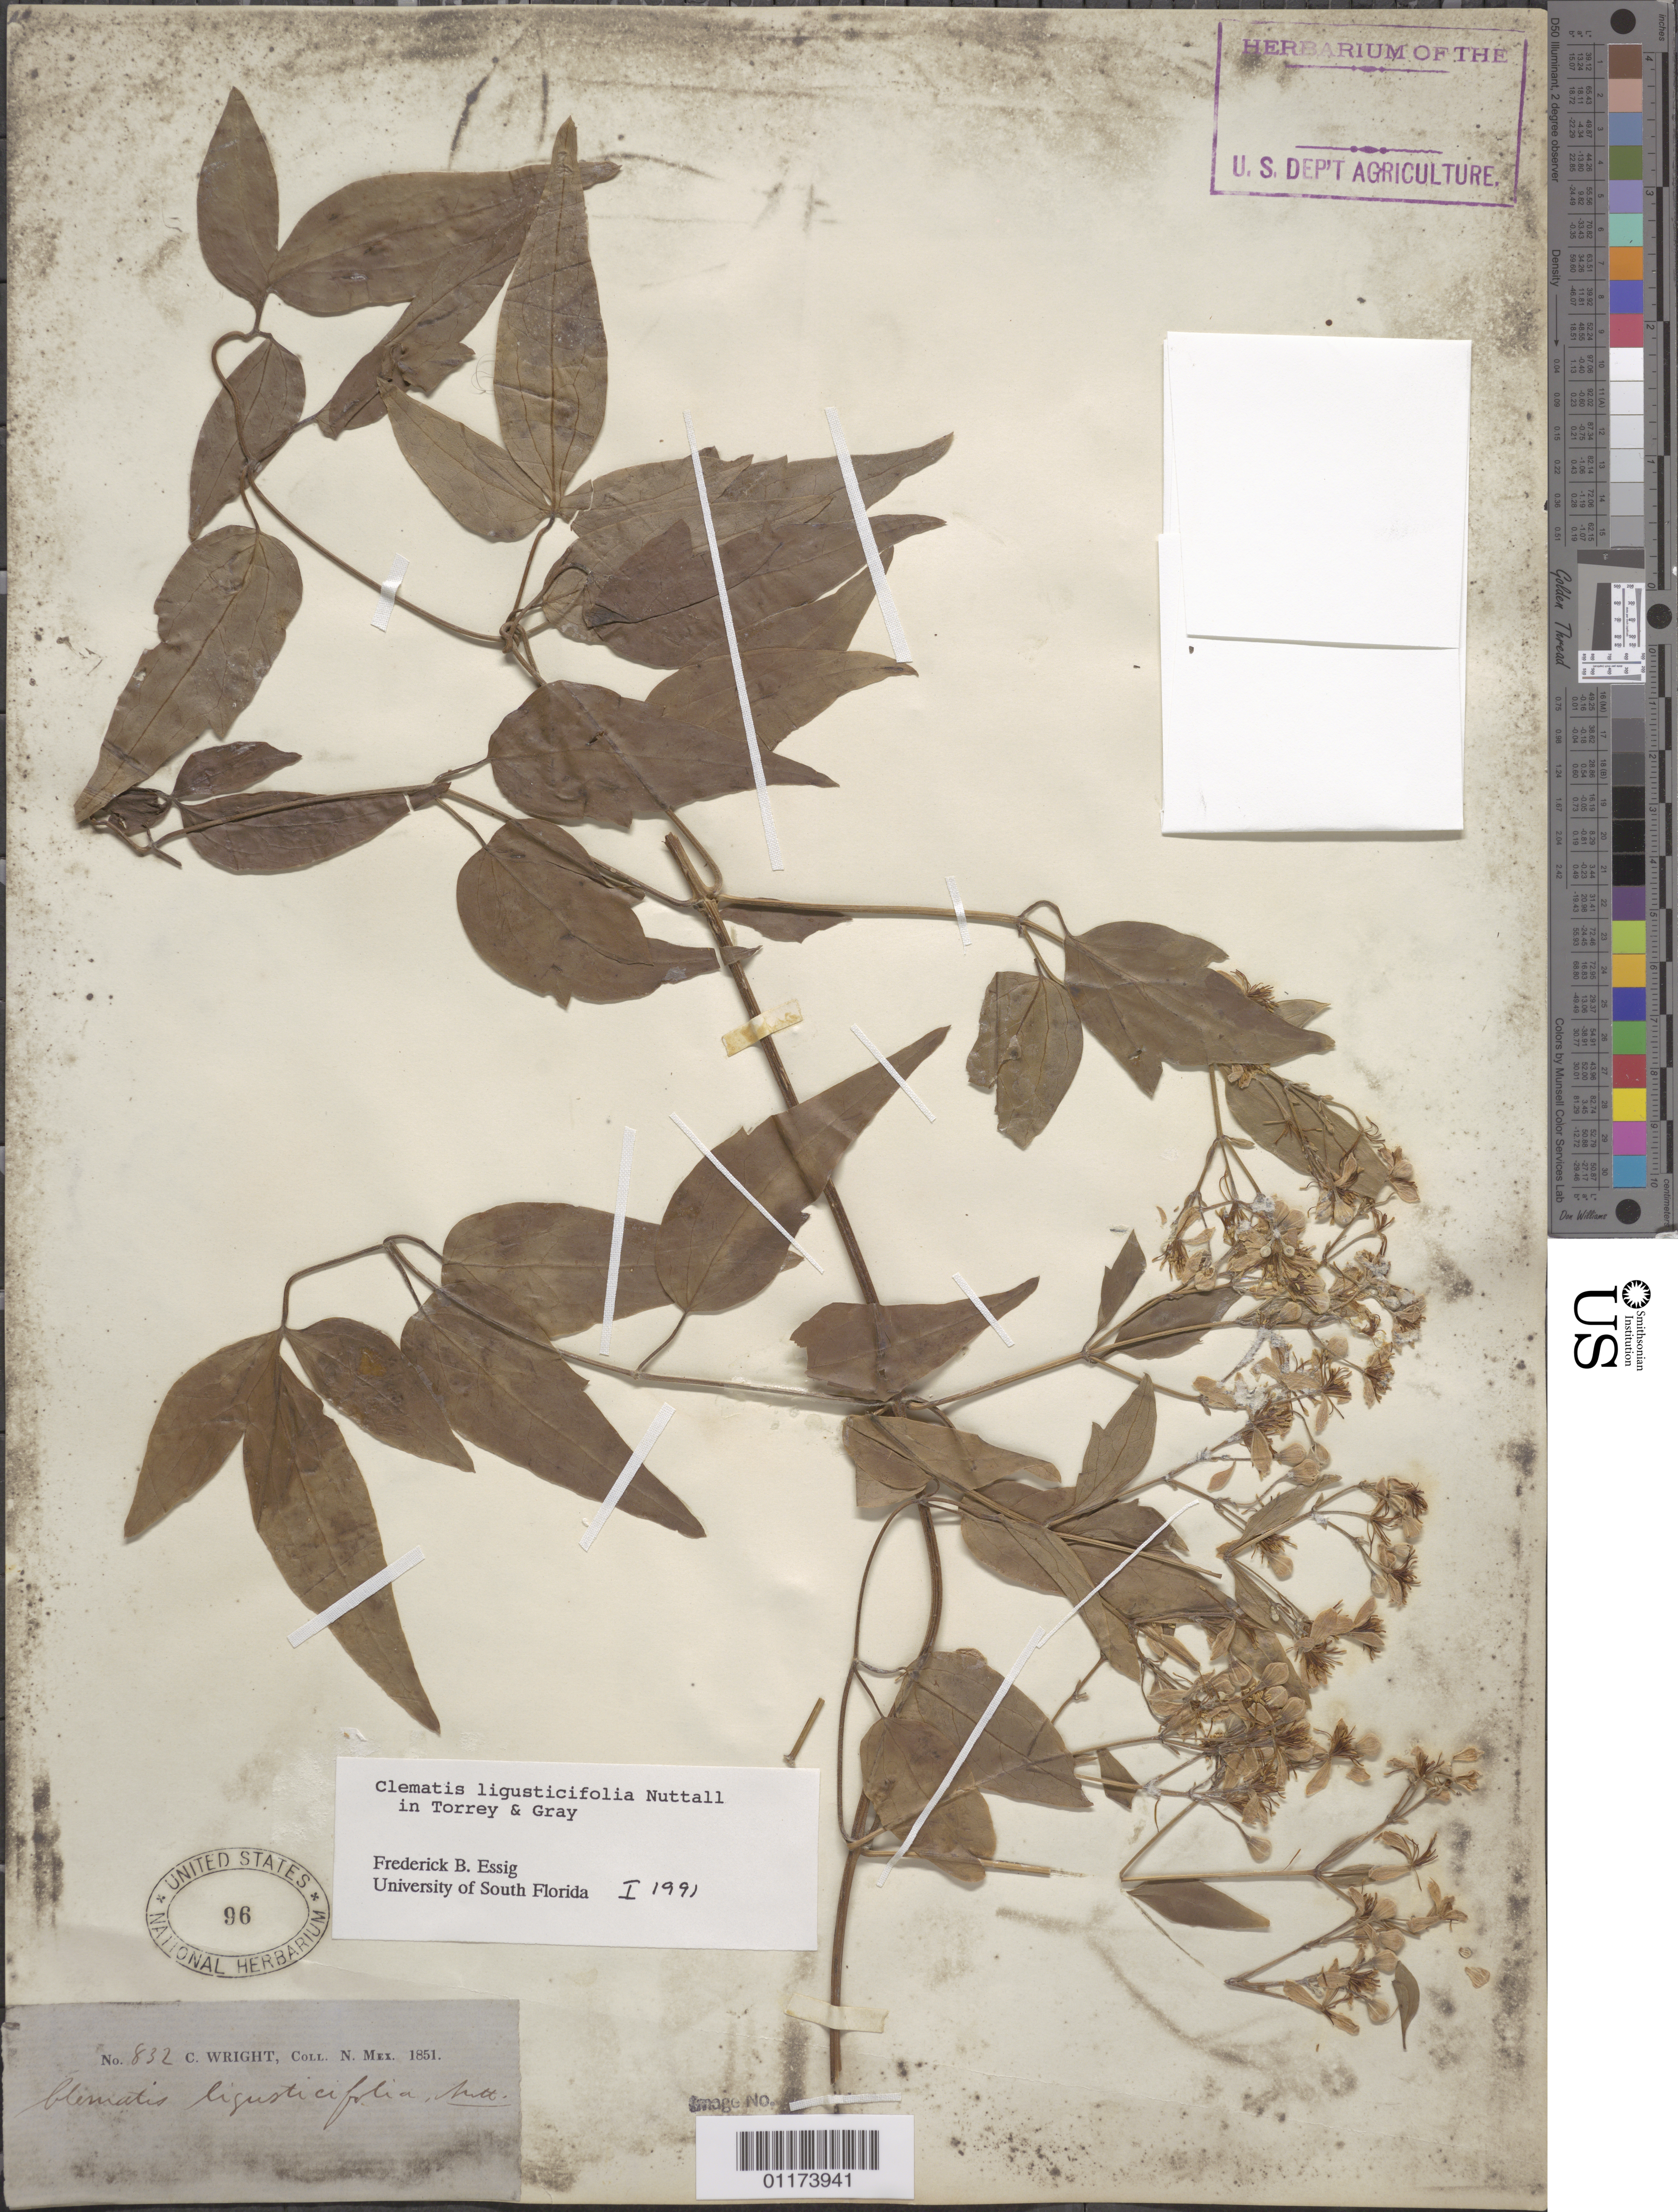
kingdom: Plantae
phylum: Tracheophyta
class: Magnoliopsida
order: Ranunculales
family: Ranunculaceae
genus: Clematis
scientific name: Clematis ligusticifolia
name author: Nutt.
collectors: C. Wright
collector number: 832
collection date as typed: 1851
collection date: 1851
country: United States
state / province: New Mexico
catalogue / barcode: US 96